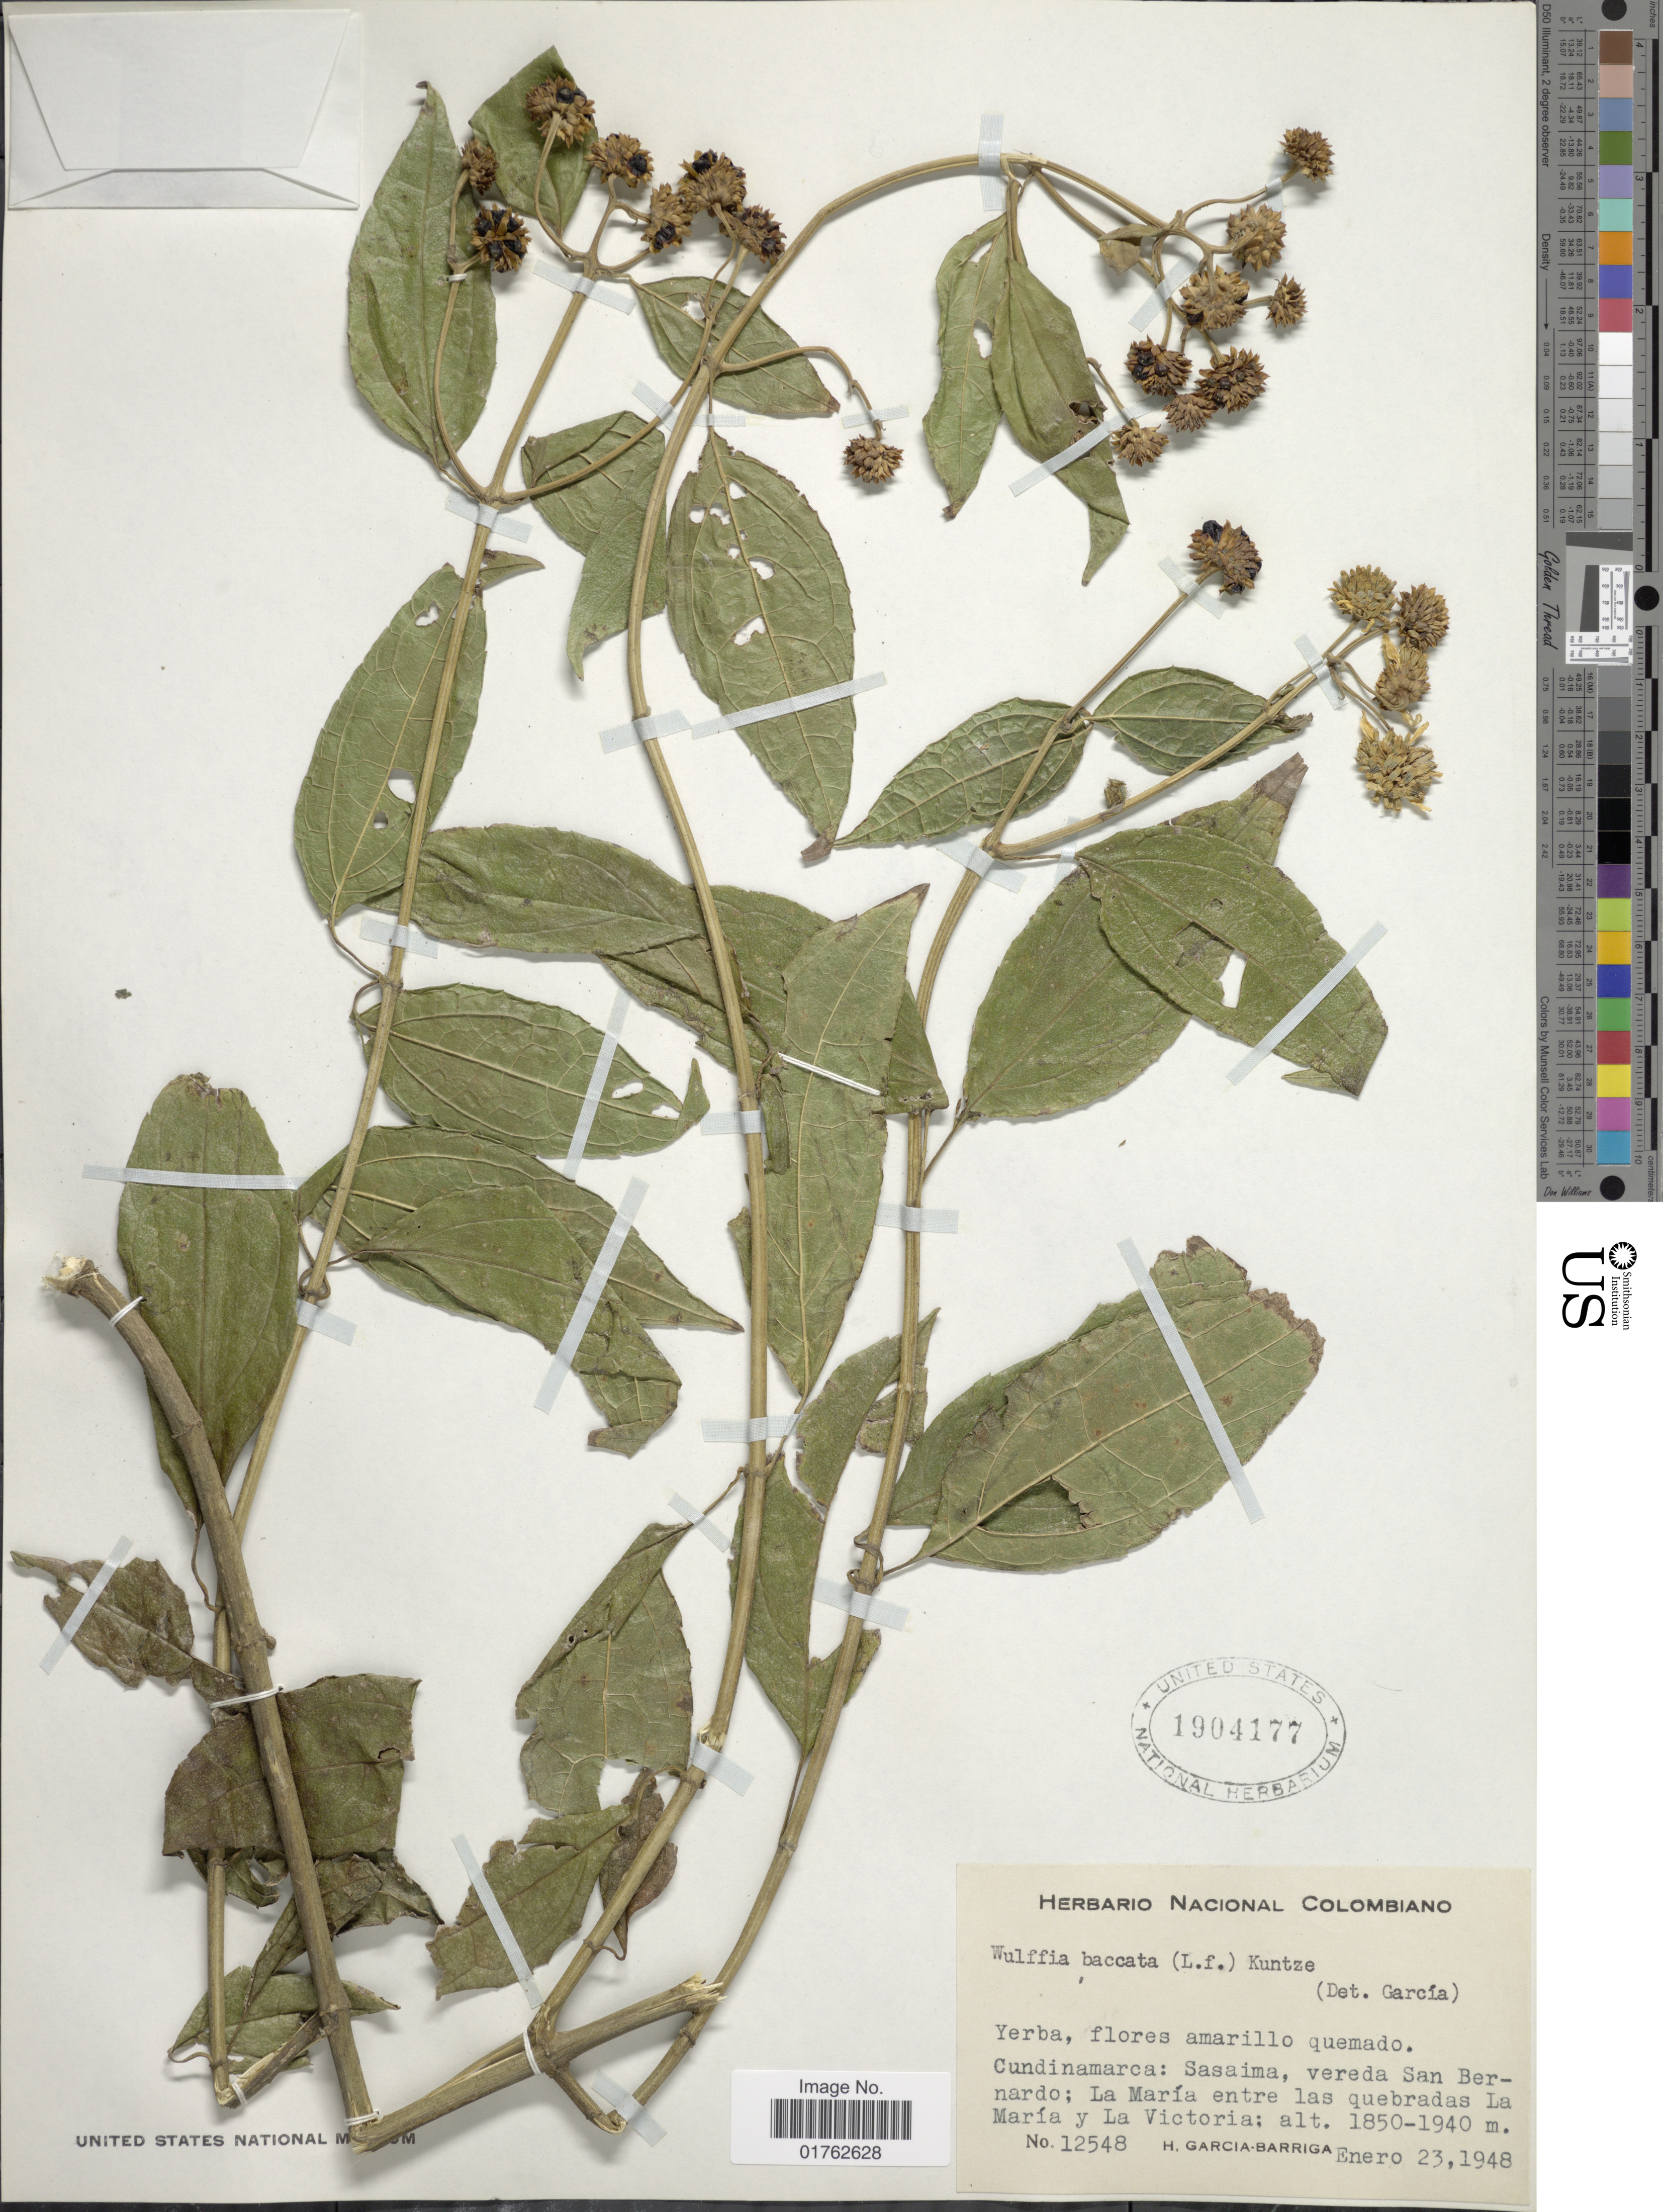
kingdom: Plantae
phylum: Tracheophyta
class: Magnoliopsida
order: Asterales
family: Asteraceae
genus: Wulffia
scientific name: Wulffia baccata var. baccata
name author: (L.) Kuntze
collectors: H. García Barriga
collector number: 12548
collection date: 1948-01-23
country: Colombia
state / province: Cundinamarca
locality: Sasaima, vereda San Bernardo: La Maria las quebradas La Maria y La Victoria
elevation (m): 1850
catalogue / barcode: US 1904177